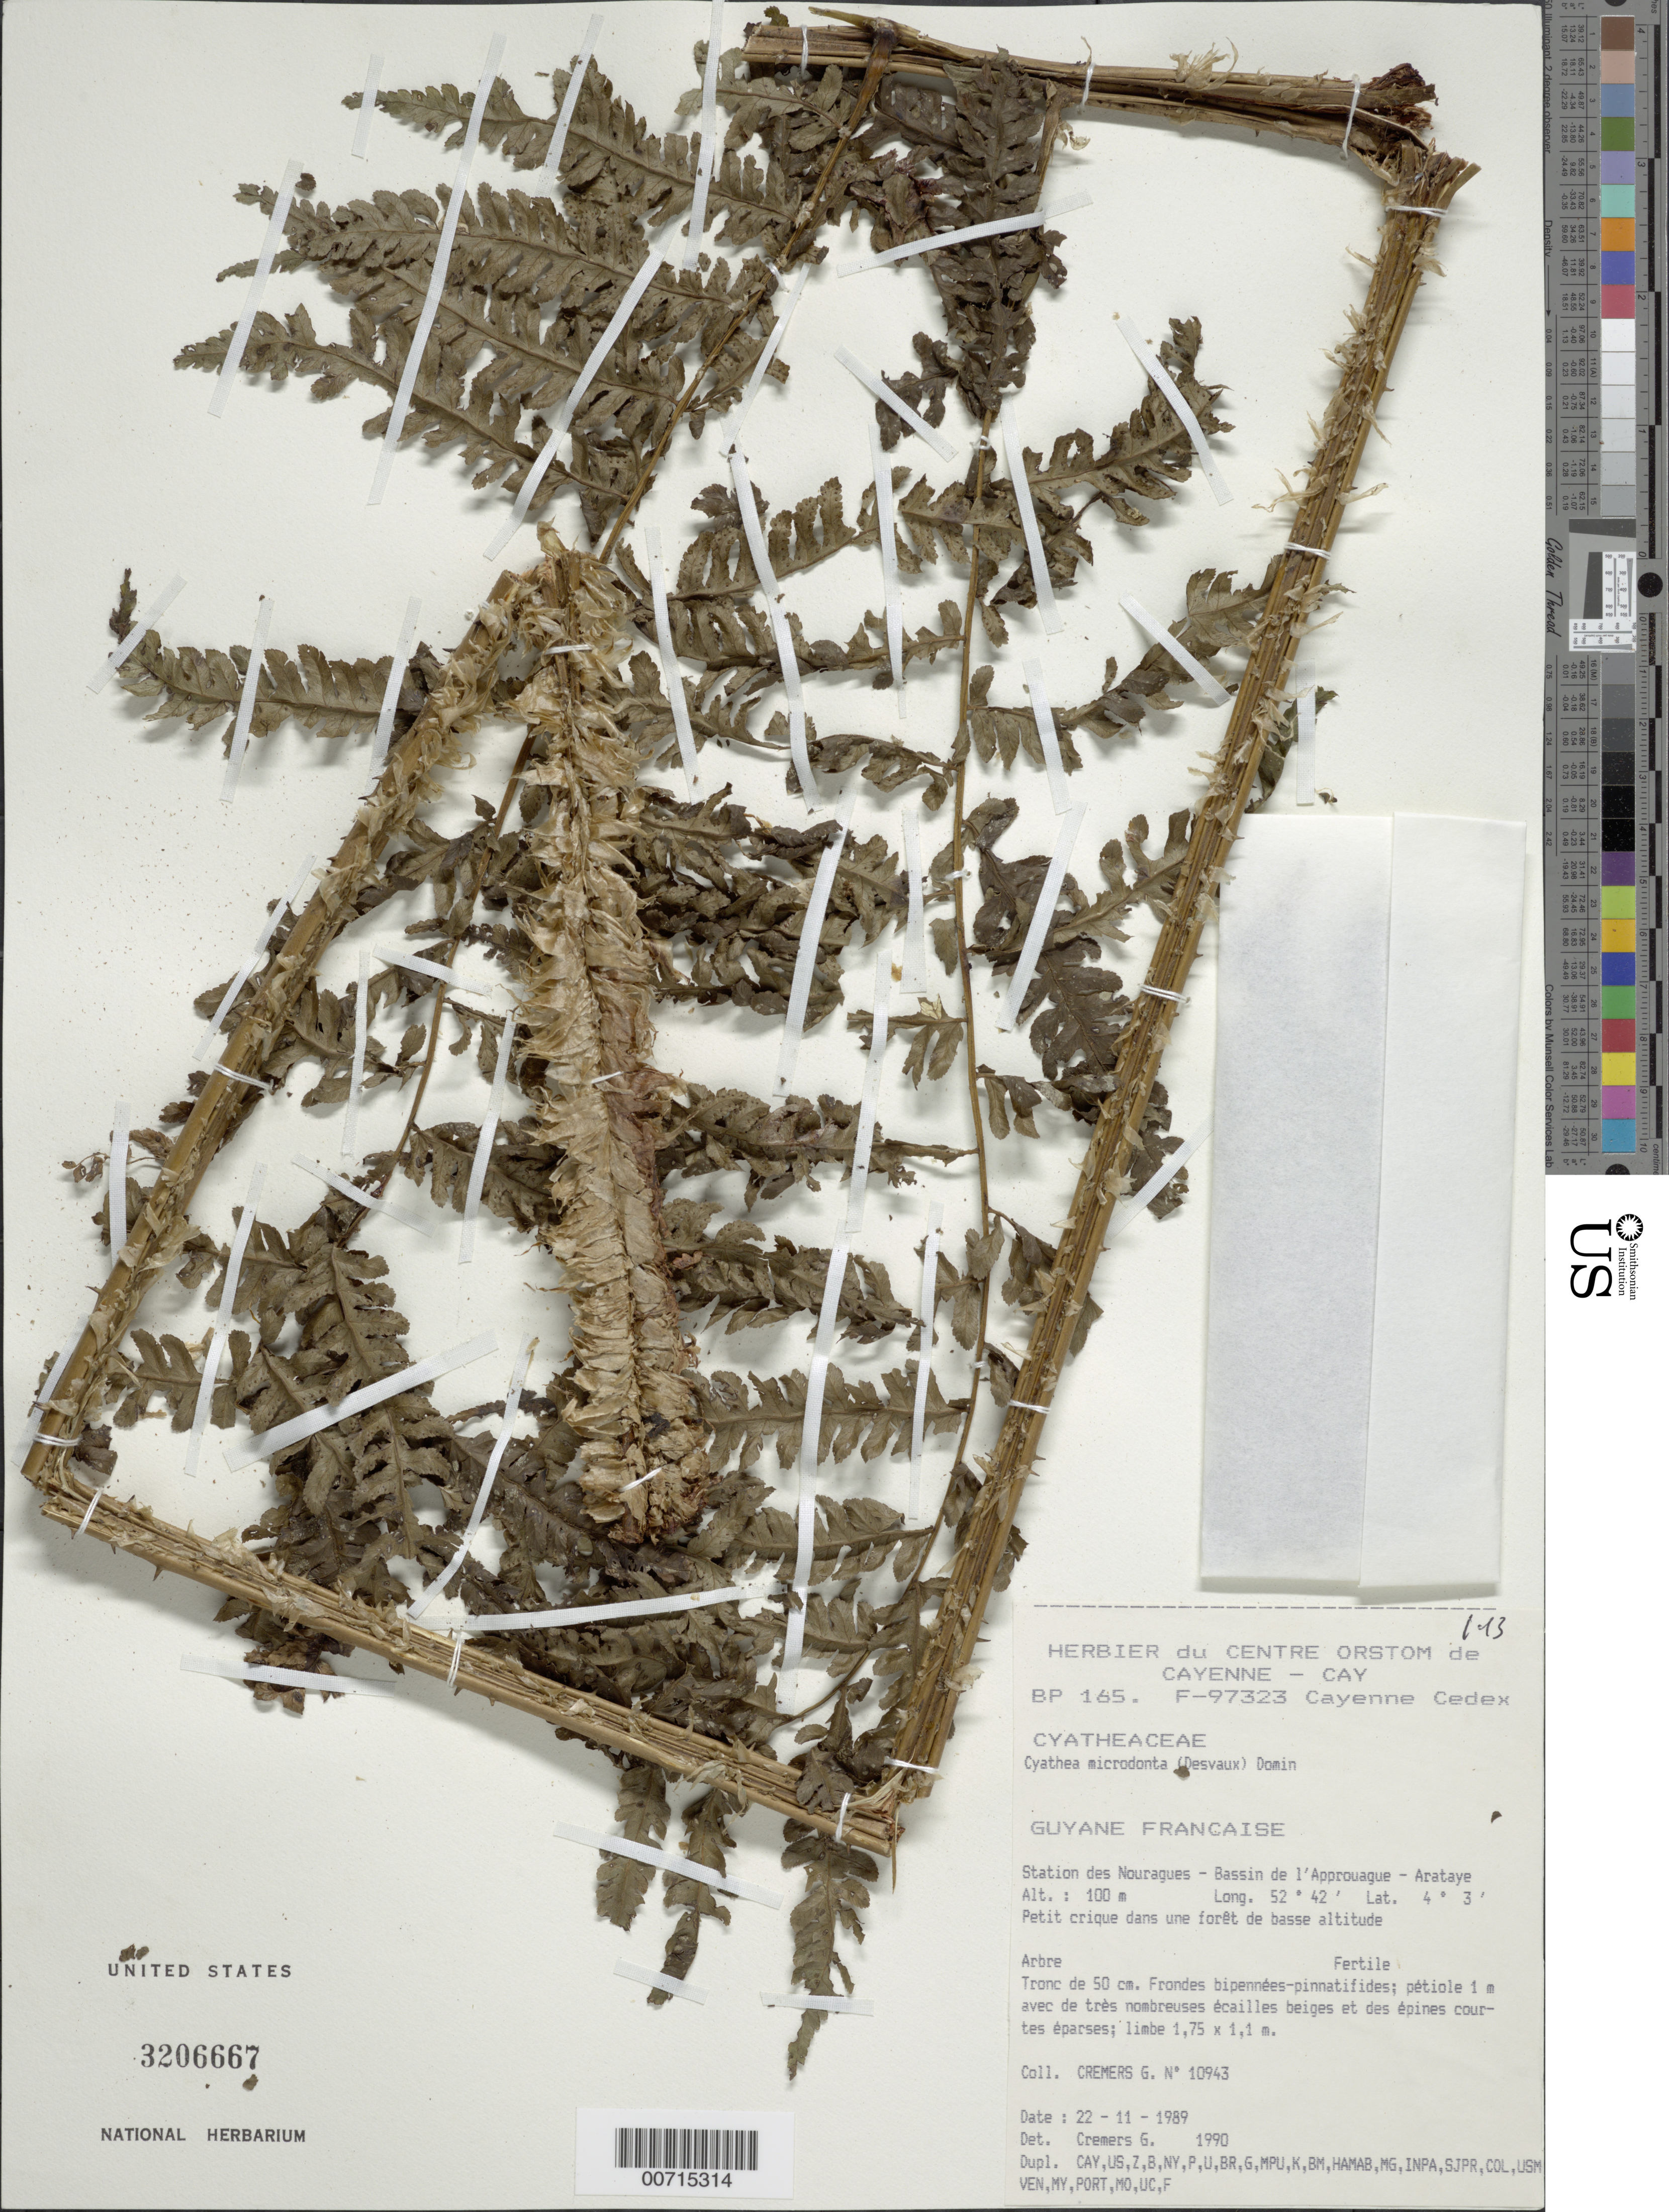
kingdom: Plantae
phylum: Tracheophyta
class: Polypodiopsida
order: Cyatheales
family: Cyatheaceae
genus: Cyathea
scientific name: Cyathea microdonta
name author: (Desv.) Domin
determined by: Cremers, Georges A.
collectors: G. Cremers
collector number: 10943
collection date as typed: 22-Nov-89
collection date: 1989-11-22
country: French Guiana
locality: Station des Nouragues, Bassin de l'Approuague, Arataye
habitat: Small creek in low altitude forest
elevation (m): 100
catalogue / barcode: US 3206667